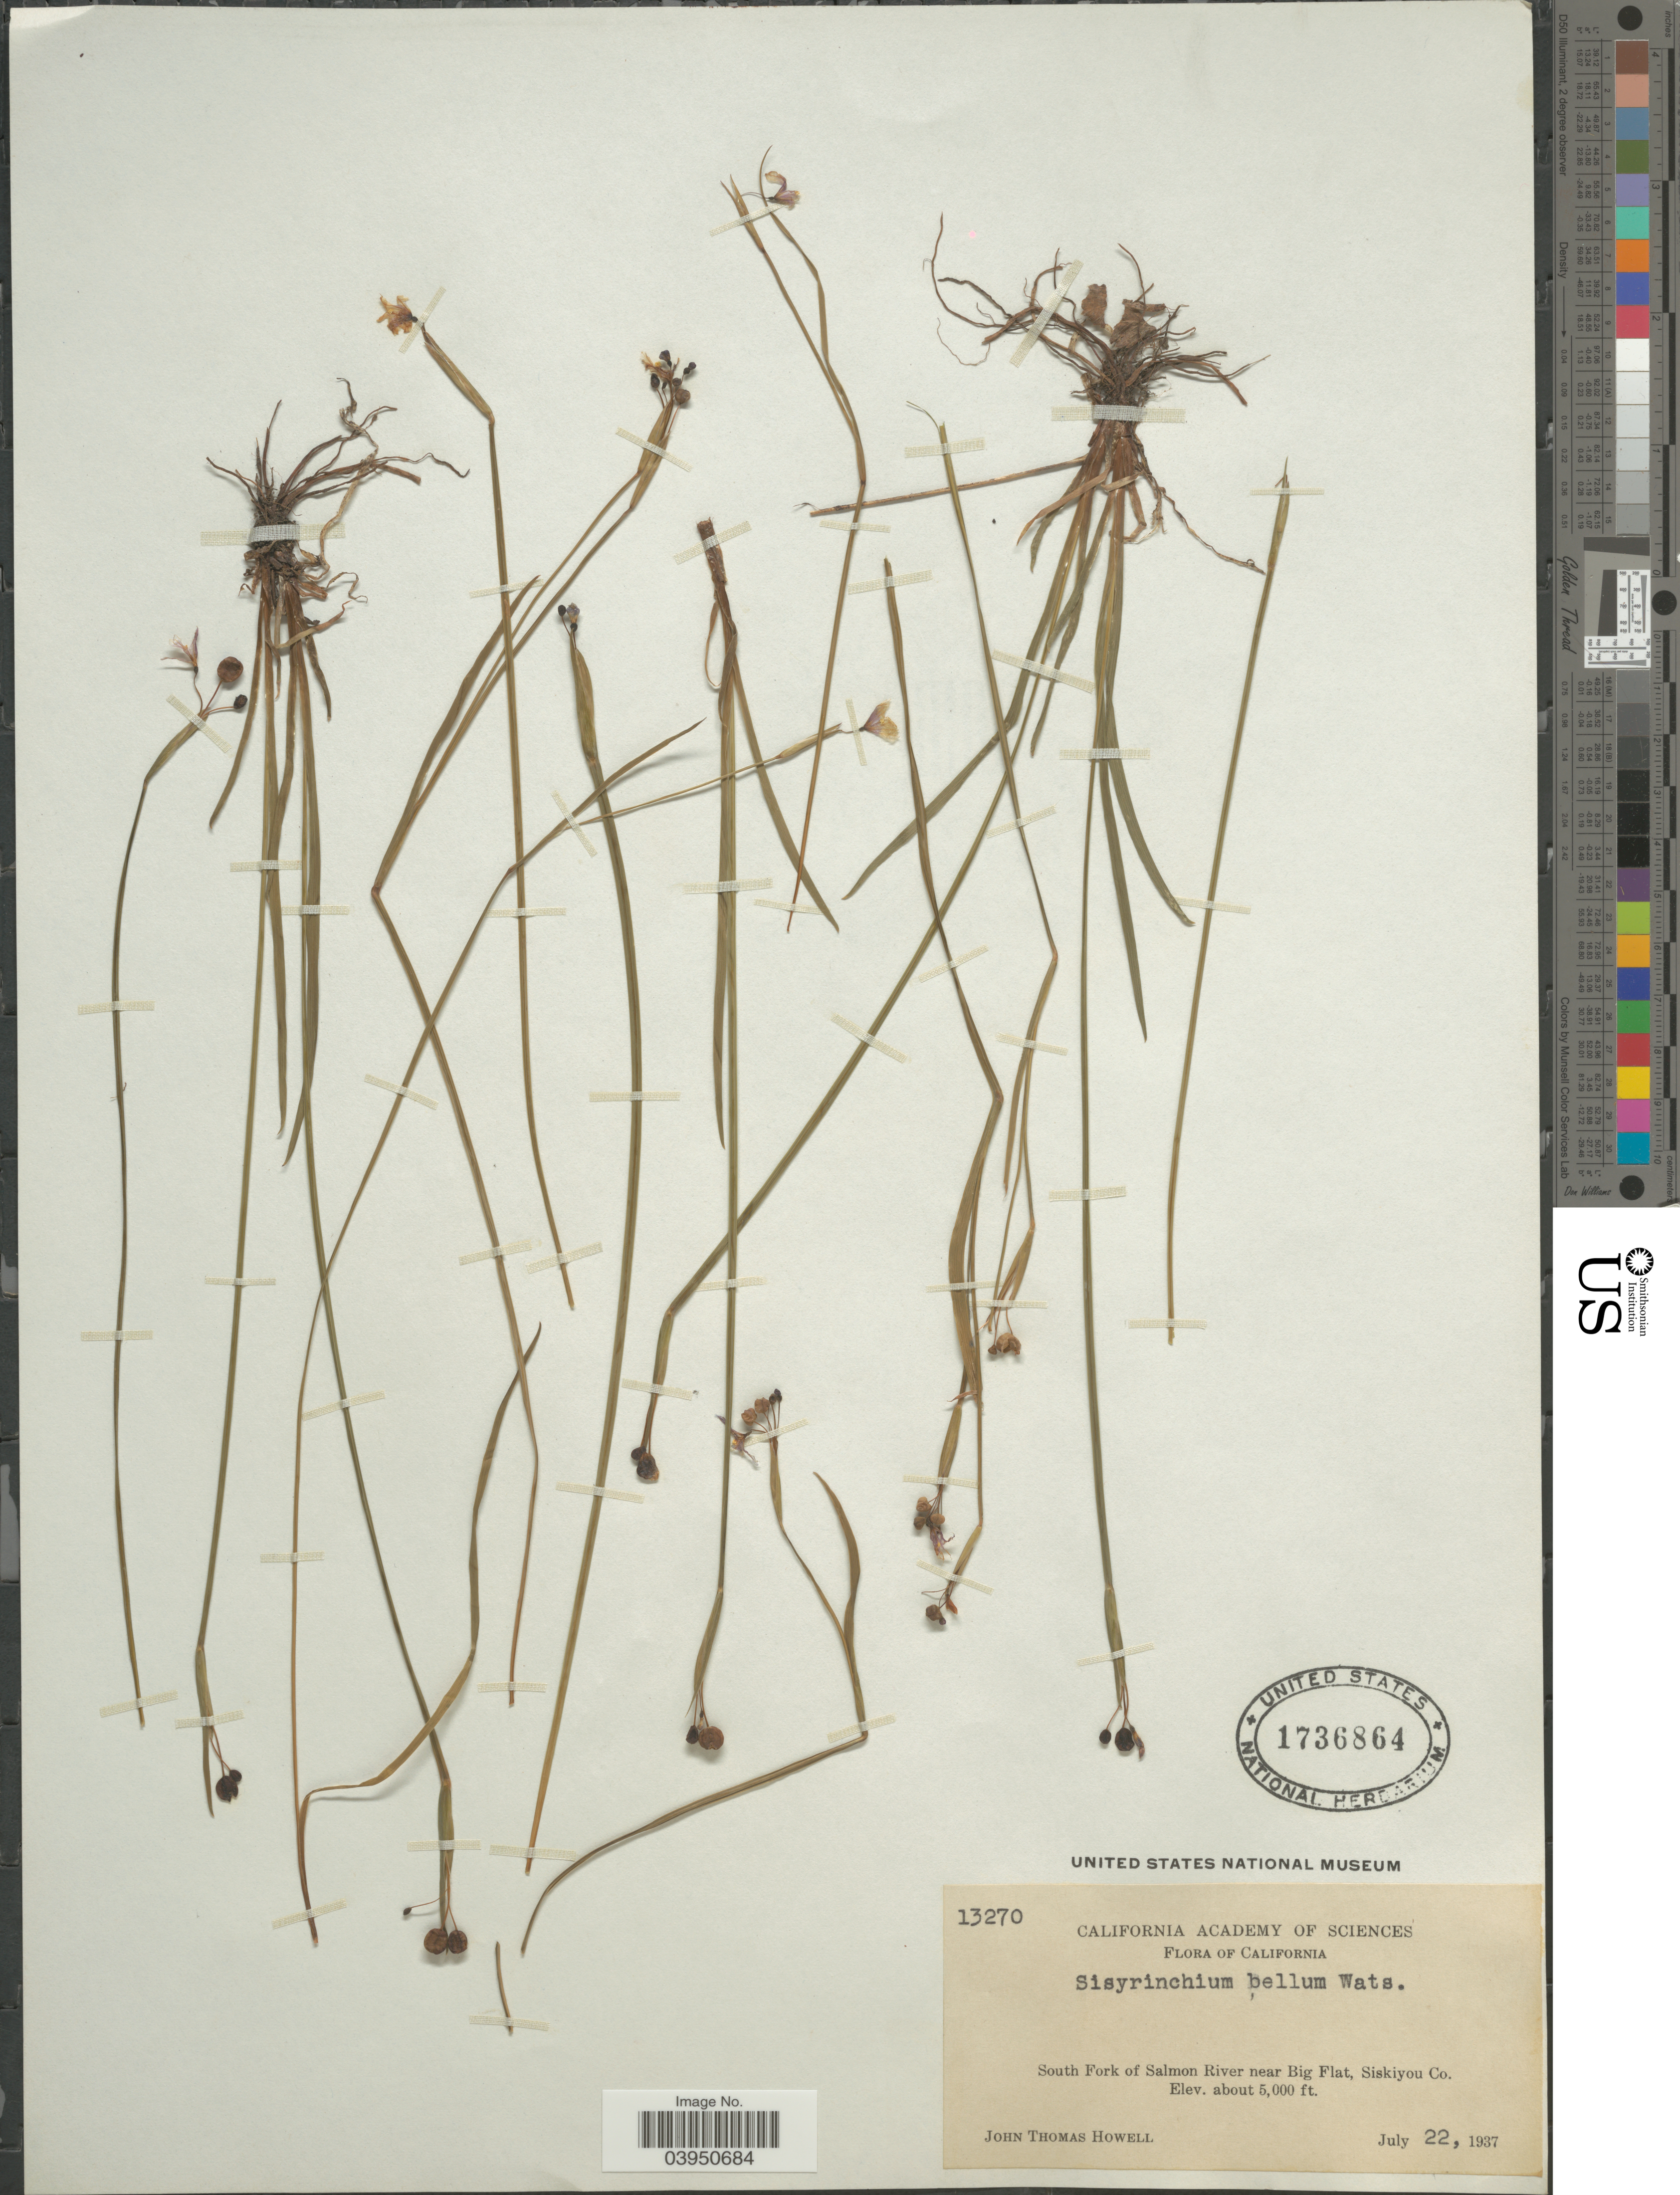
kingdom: Plantae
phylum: Tracheophyta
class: Liliopsida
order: Asparagales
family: Iridaceae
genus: Sisyrinchium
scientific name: Sisyrinchium bellum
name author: S. Watson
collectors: J. T. Howell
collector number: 13270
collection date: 1937-07-22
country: United States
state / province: California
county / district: Siskiyou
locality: South Fork of Salmon River near Big Flat, Siskiyou Co.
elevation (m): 1524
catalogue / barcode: US 1736864